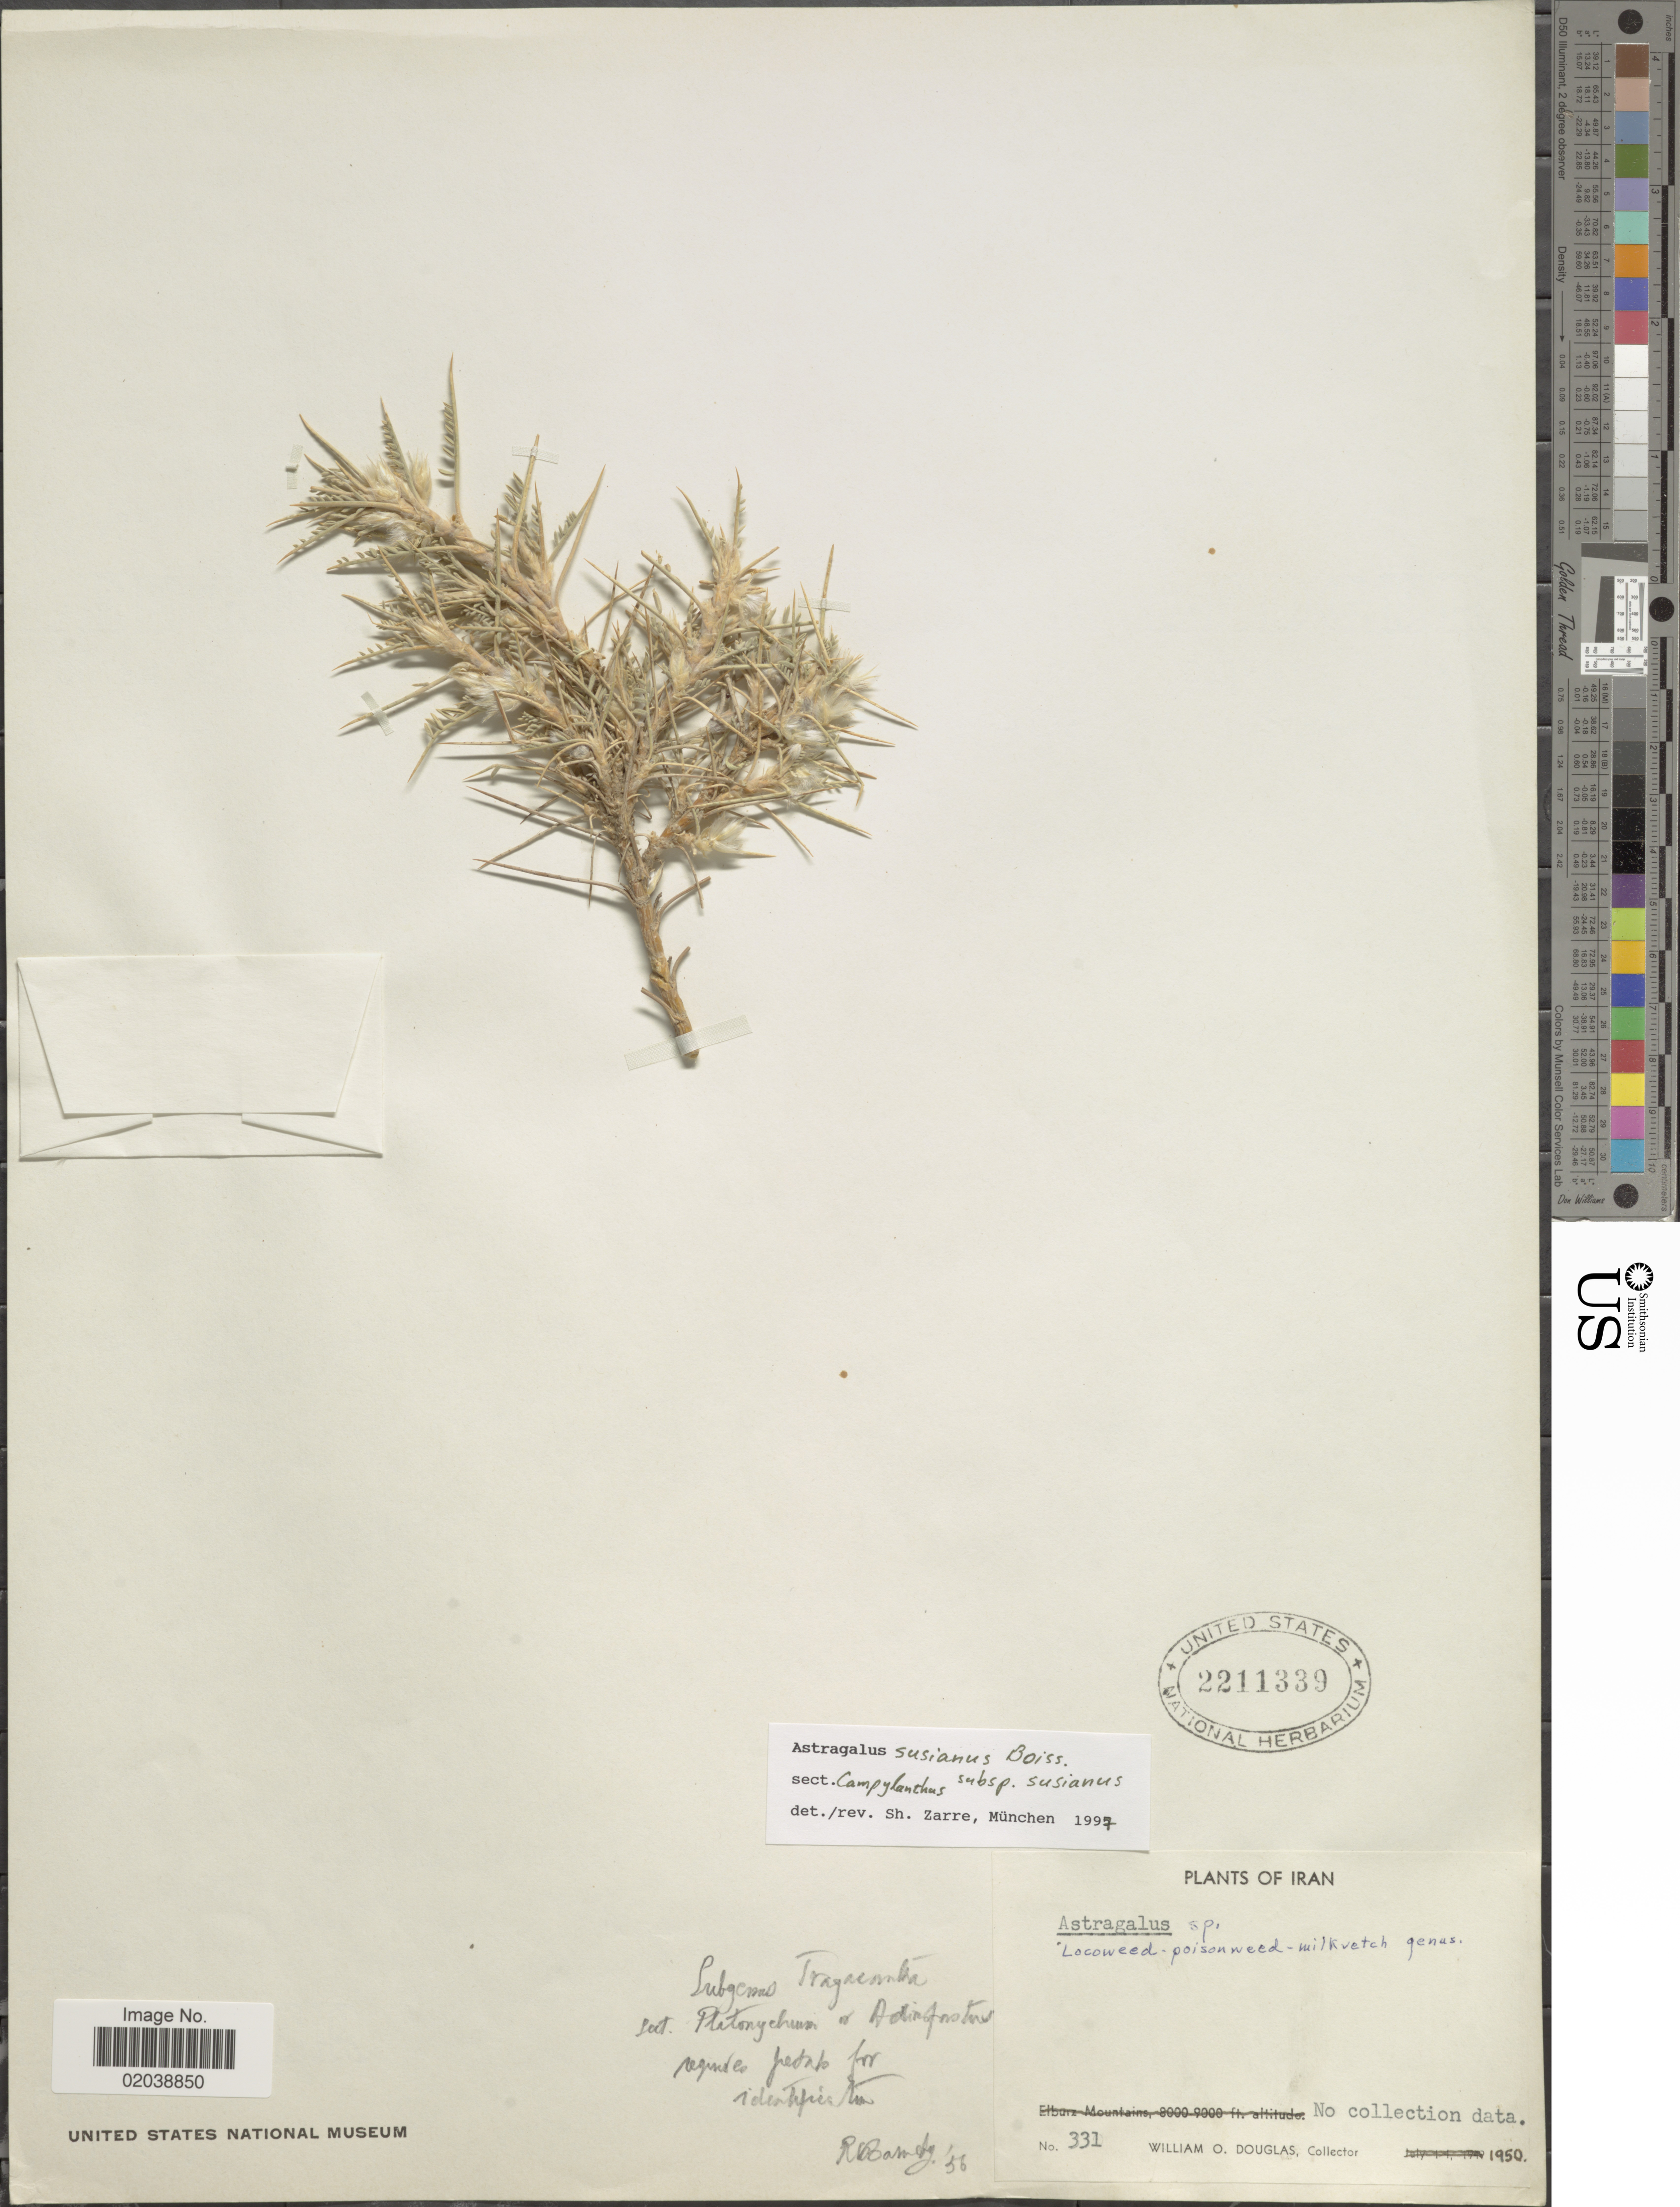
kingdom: Plantae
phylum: Tracheophyta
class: Magnoliopsida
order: Fabales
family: Fabaceae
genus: Astragalus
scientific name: Astragalus susianus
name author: Boiss.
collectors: W. Douglas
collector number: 331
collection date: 1950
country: Iran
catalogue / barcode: US 2211339